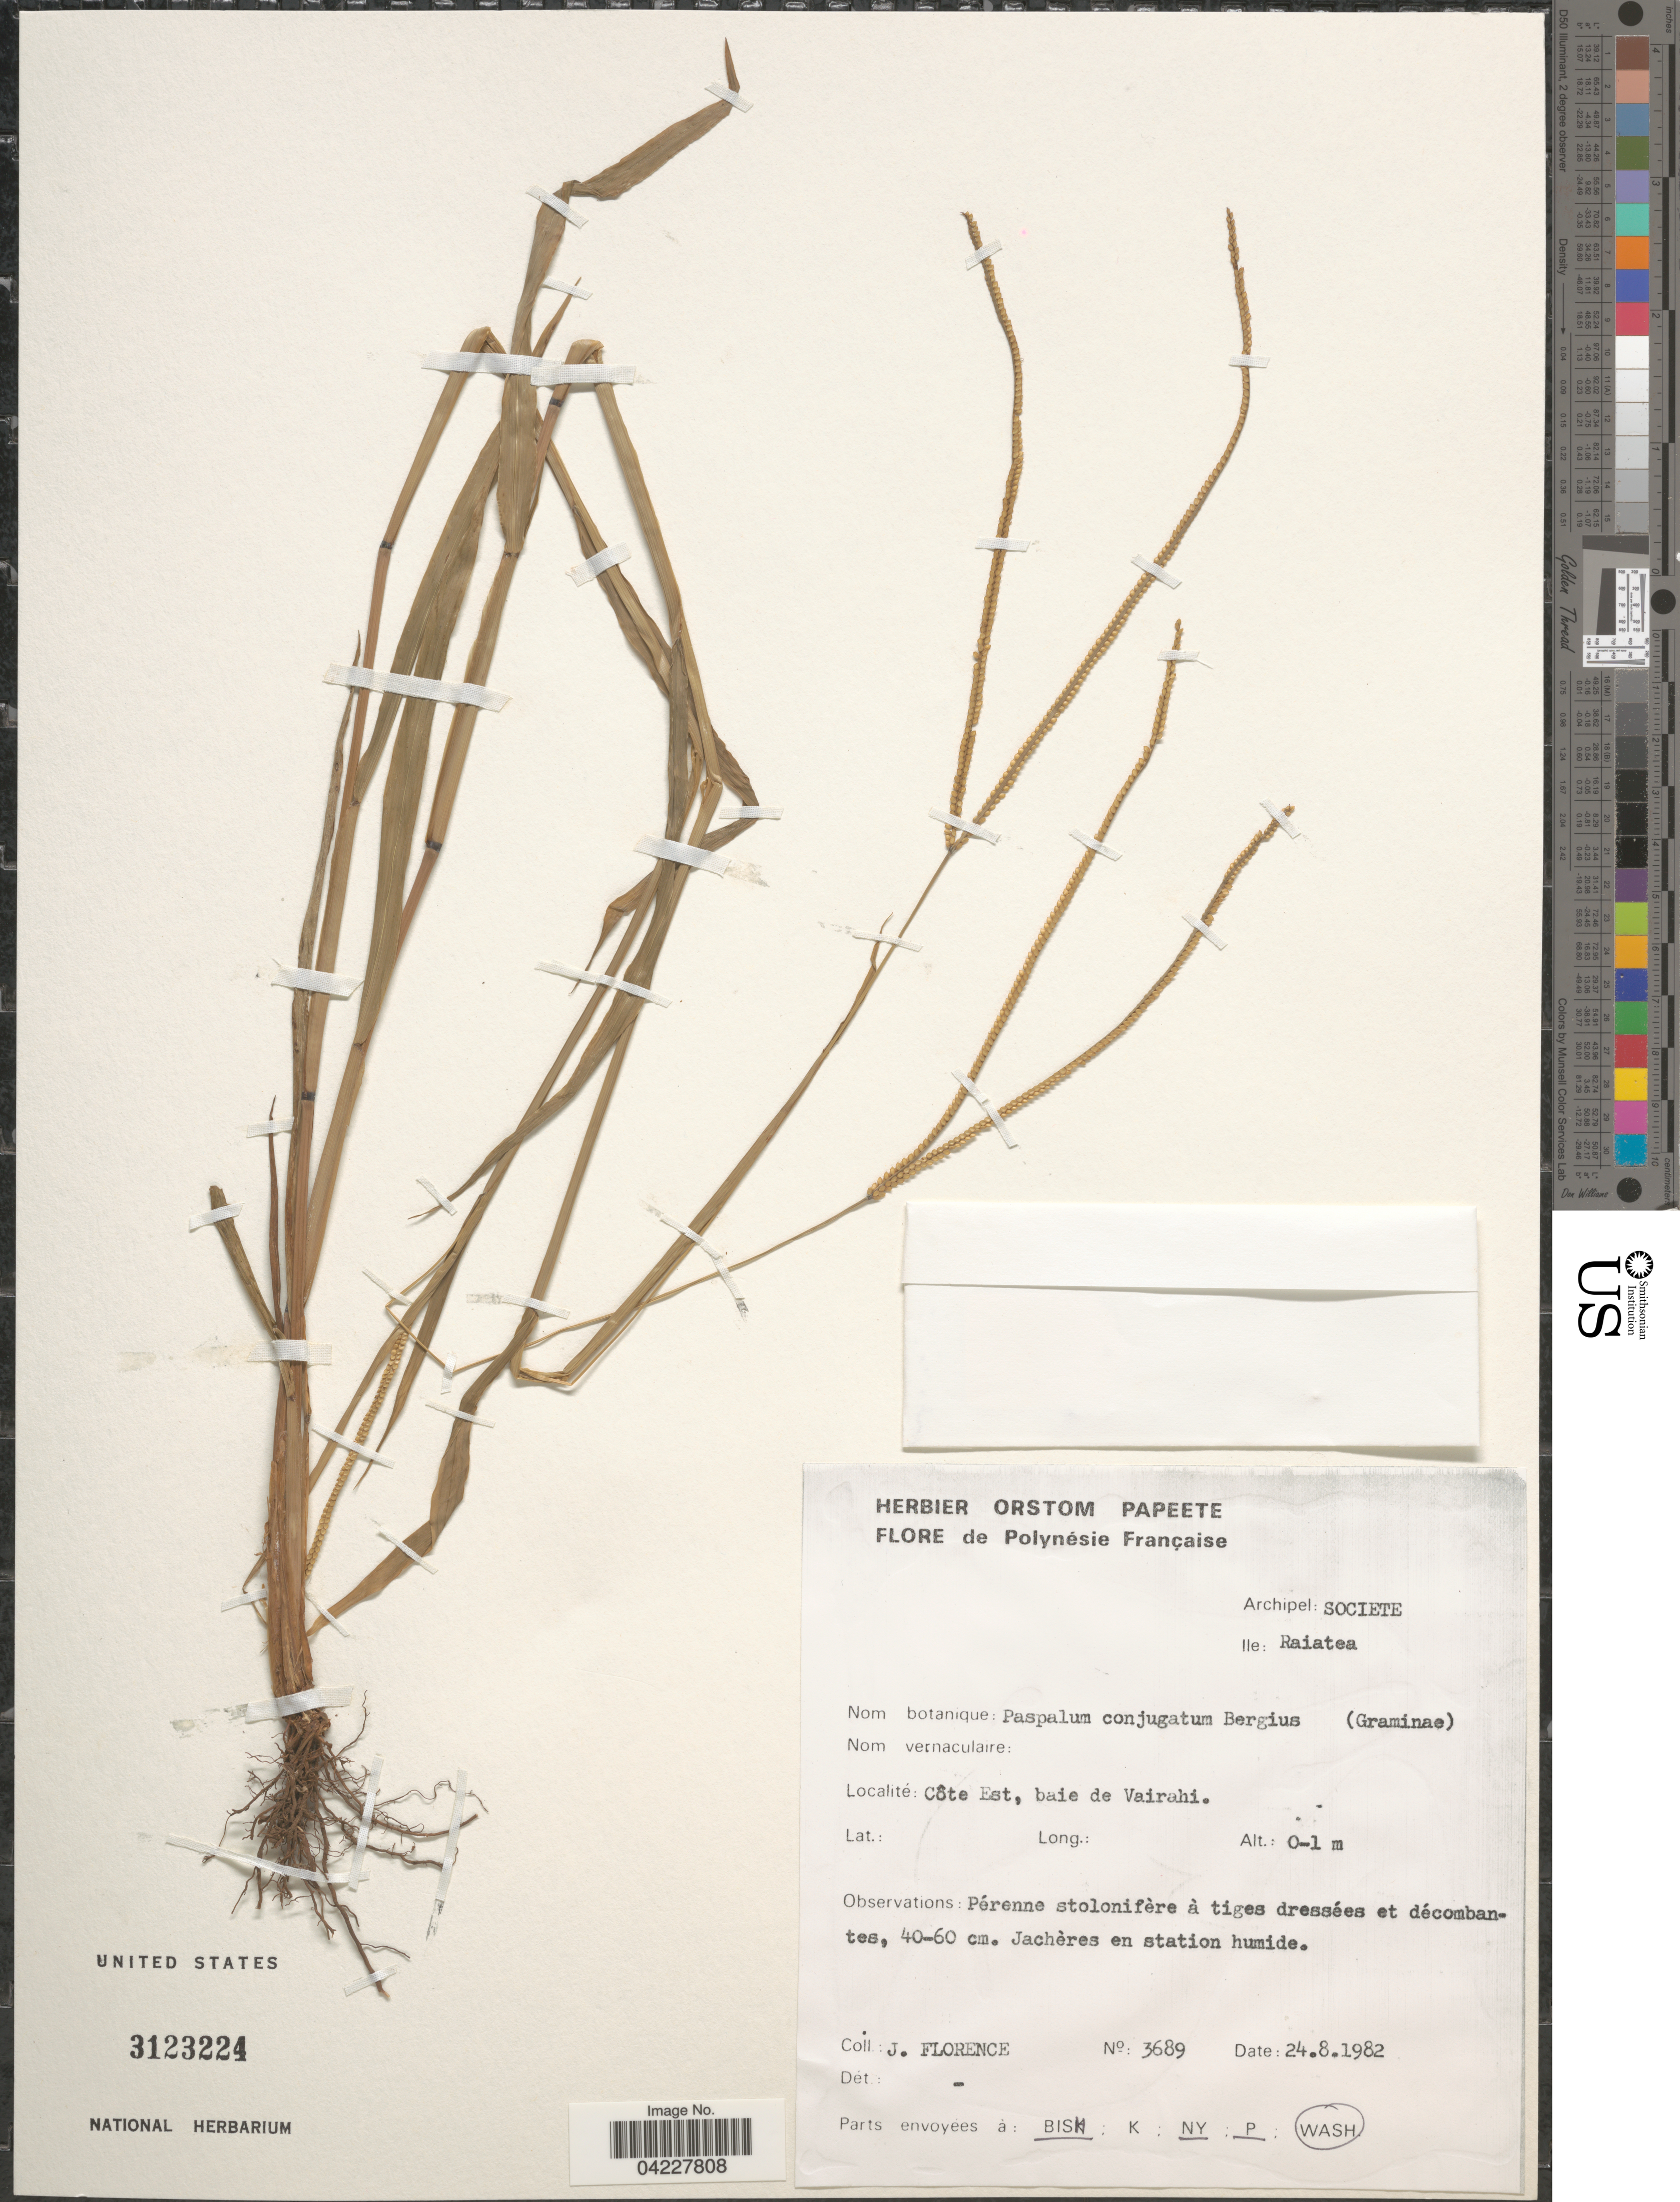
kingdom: Plantae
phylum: Tracheophyta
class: Liliopsida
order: Poales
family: Poaceae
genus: Paspalum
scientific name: Paspalum conjugatum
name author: P.J. Bergius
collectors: J. Florence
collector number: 3689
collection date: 1982-08-24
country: French Polynesia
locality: Polynésie Française. Archipel: Societe. Ile: Raiatea. Côte Est, baie de Vairahi.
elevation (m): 0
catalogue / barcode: US 3123224